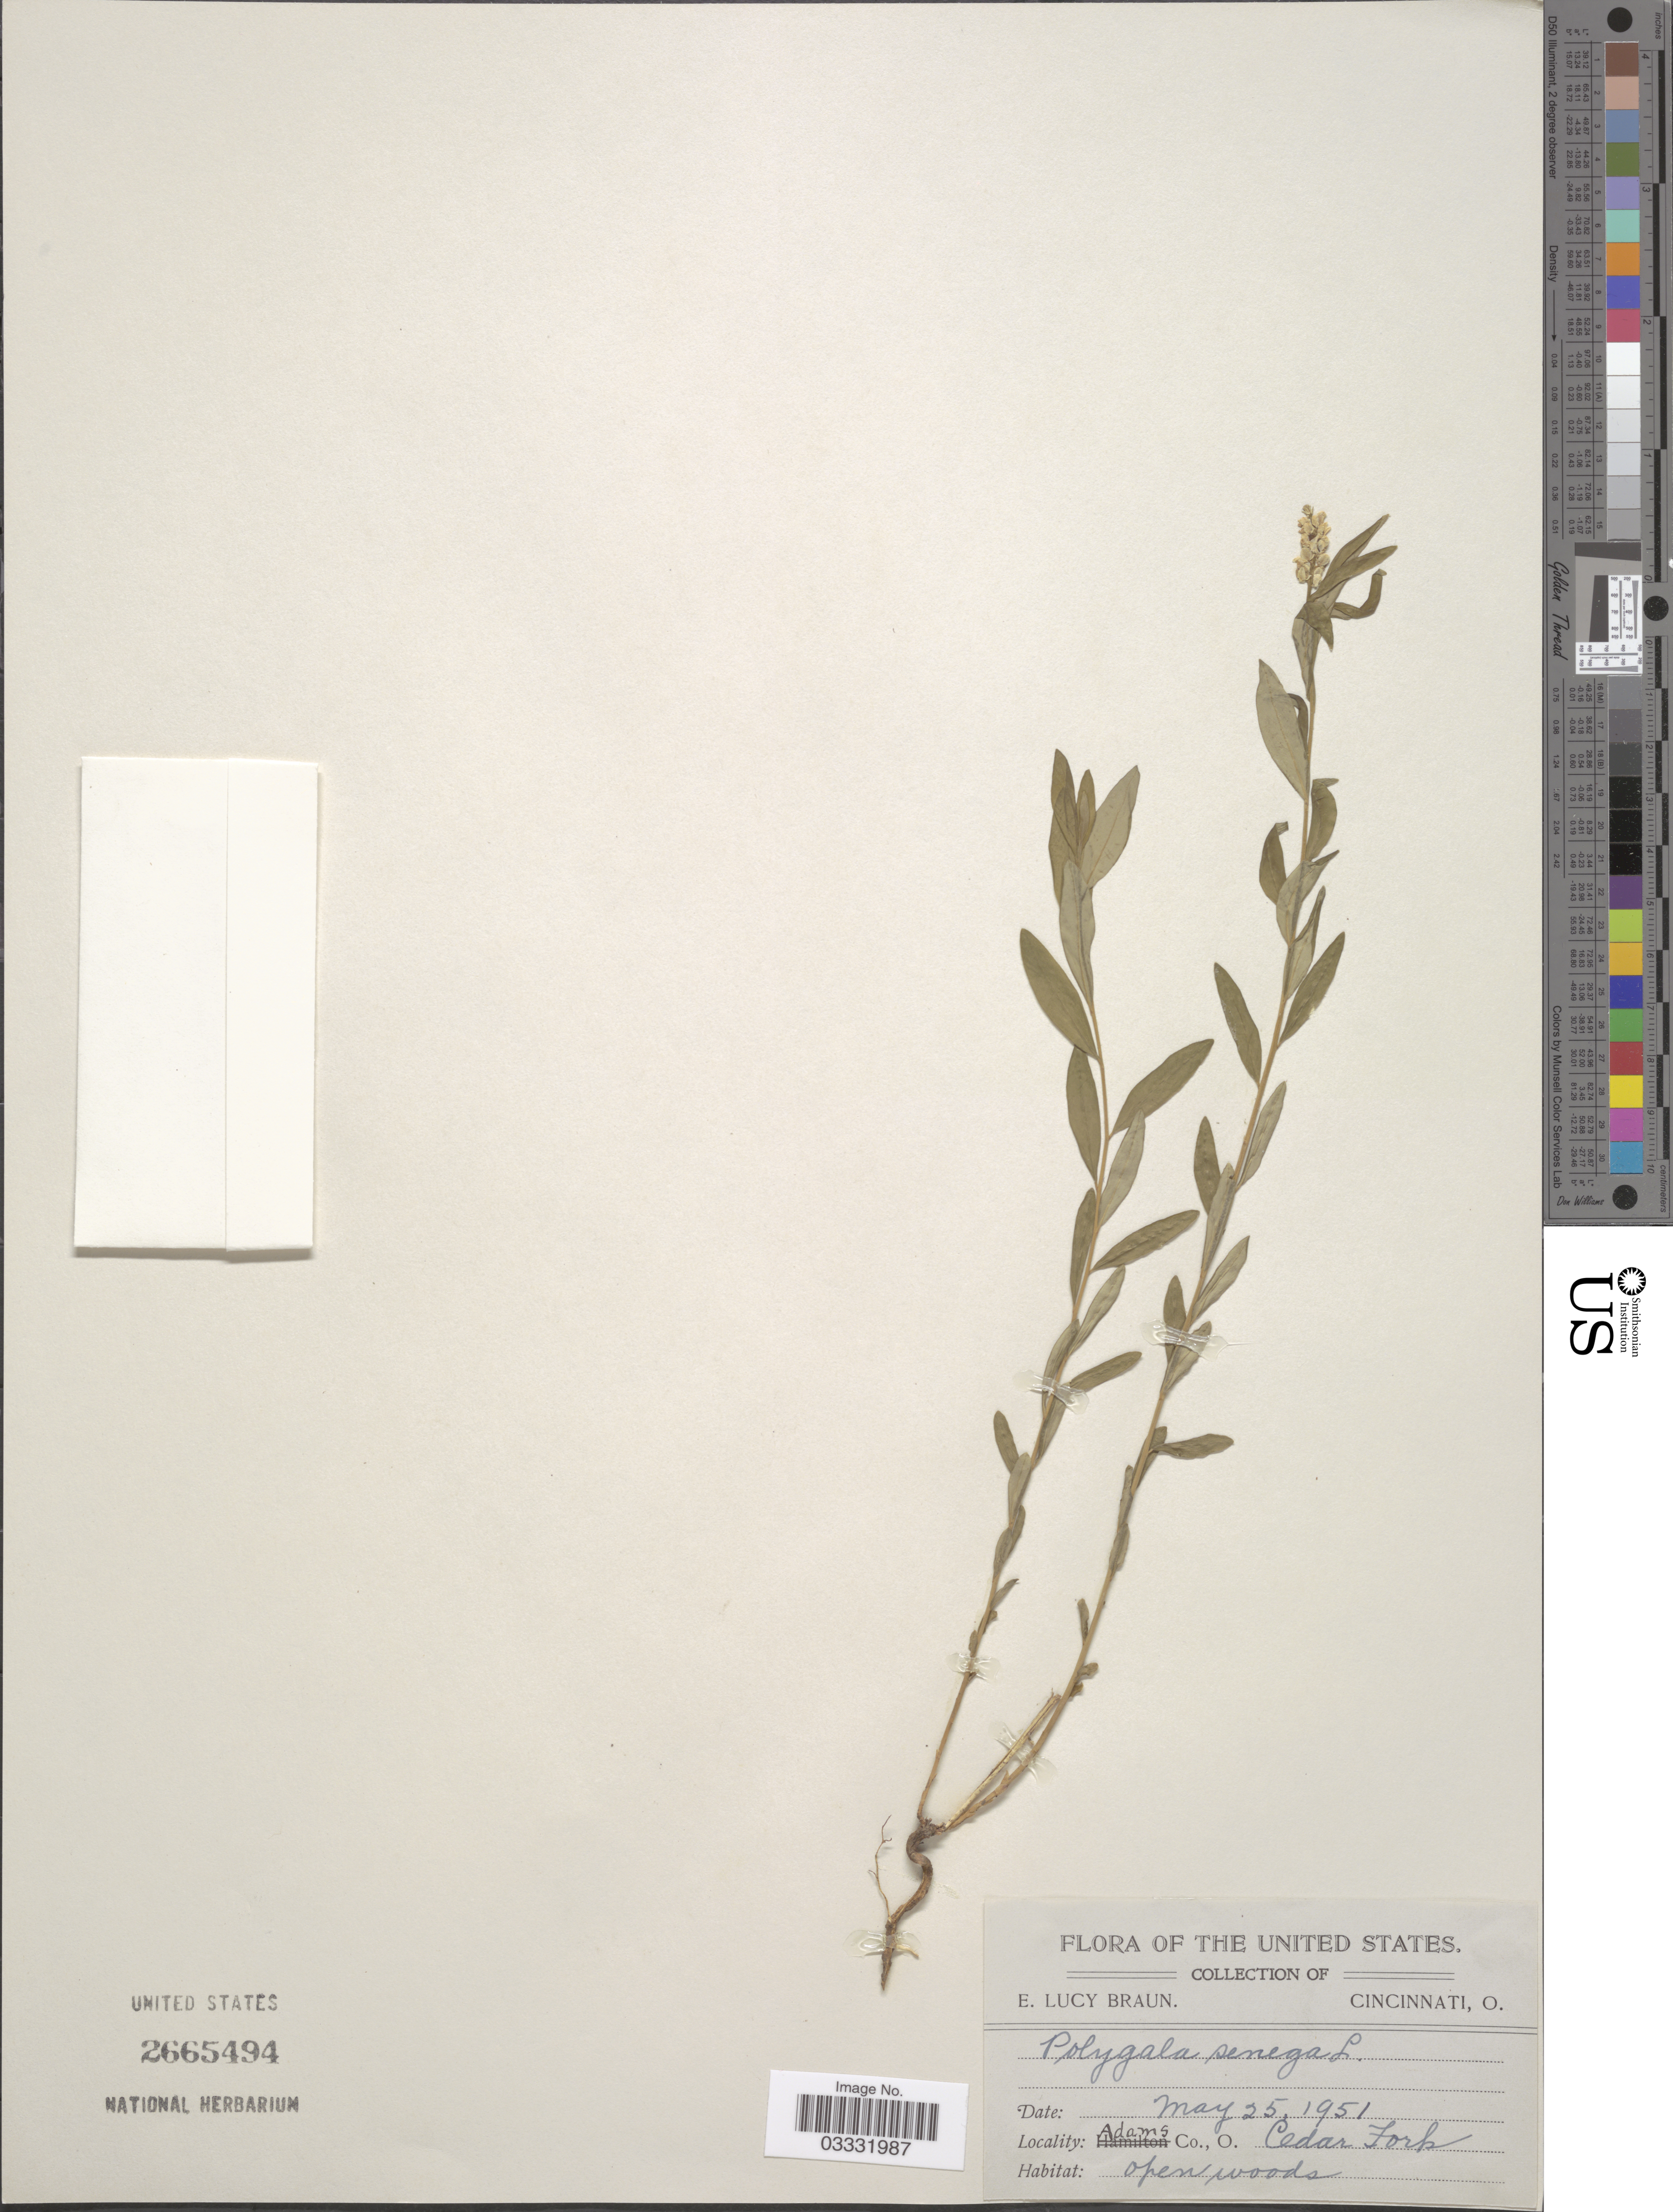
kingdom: Plantae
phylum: Tracheophyta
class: Magnoliopsida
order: Fabales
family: Polygalaceae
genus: Polygala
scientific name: Polygala senega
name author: L.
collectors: E. L. Braun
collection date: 1951-05-25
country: United States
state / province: Ohio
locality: Adams Co. Cedar Fork.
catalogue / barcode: US 2665494